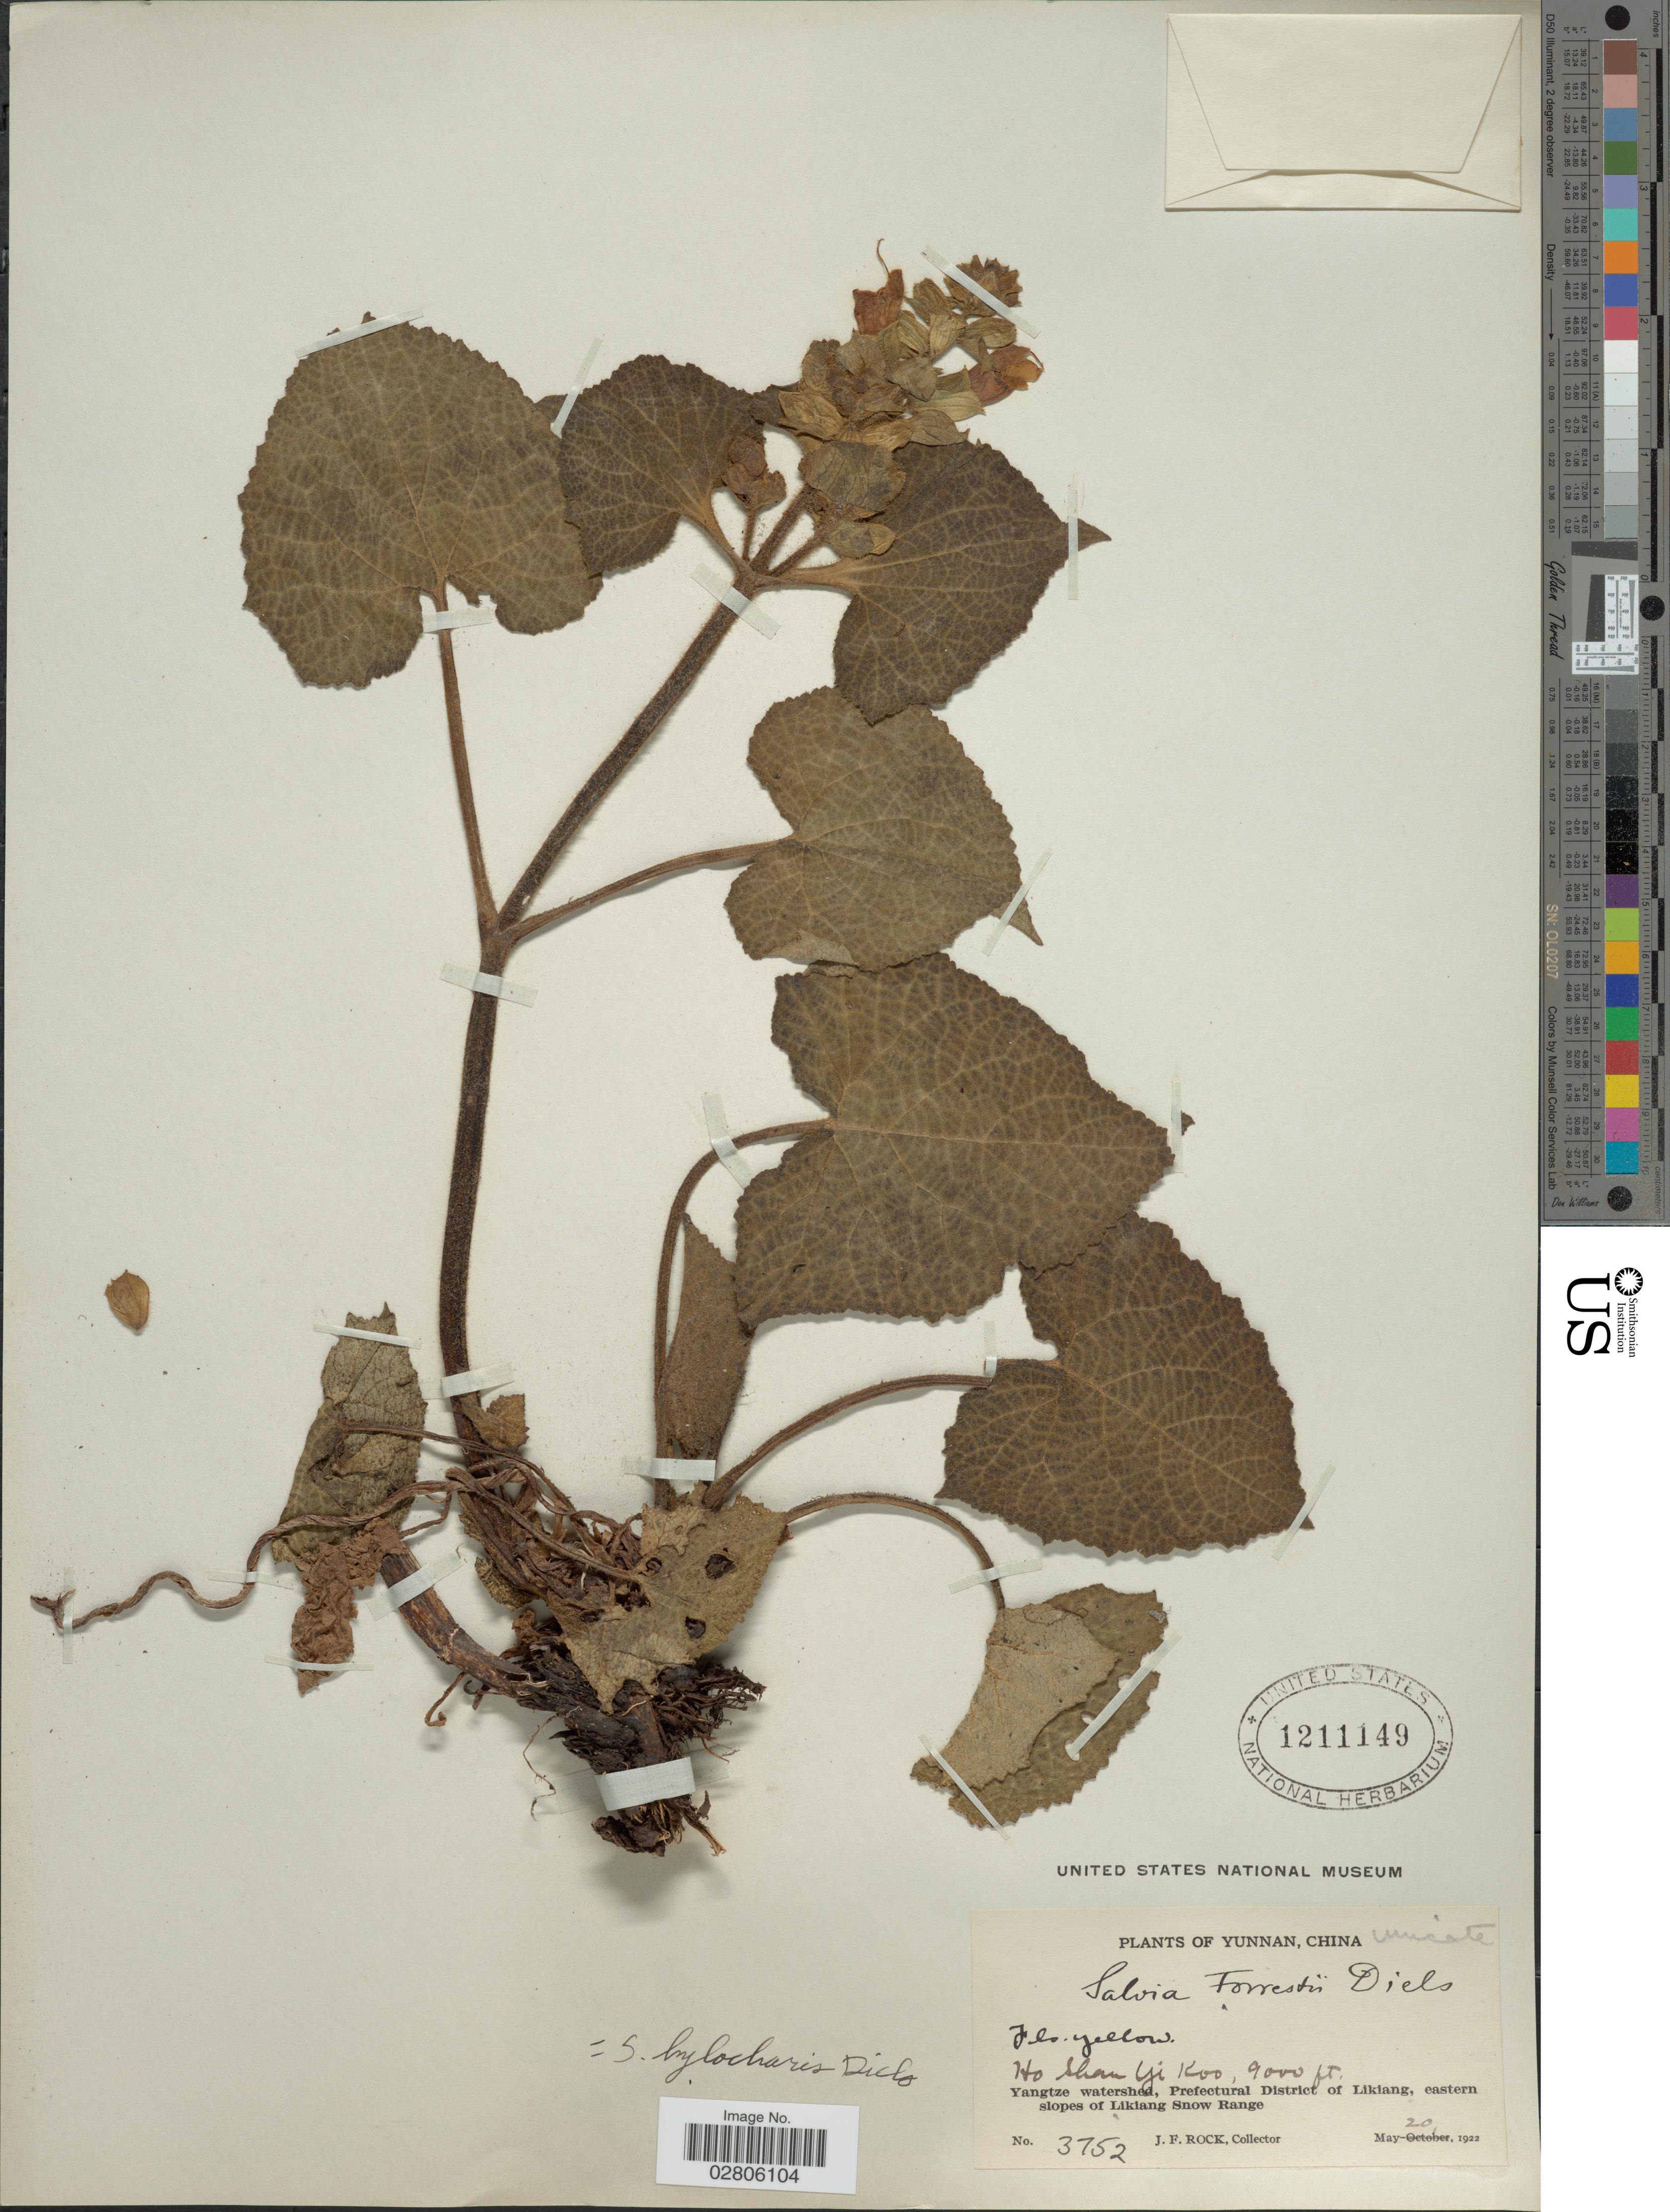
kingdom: Plantae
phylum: Tracheophyta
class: Magnoliopsida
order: Lamiales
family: Lamiaceae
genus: Salvia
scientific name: Salvia hylocharis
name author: Diels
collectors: J. Rock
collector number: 3752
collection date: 1922-05-20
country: China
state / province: Yunnan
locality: Ho Shan Yi Koo, Yangtze watershed, Prefectural District of Likiang, eastern slopes of Likiang Snow Range.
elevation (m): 2743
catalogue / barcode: US 1211149